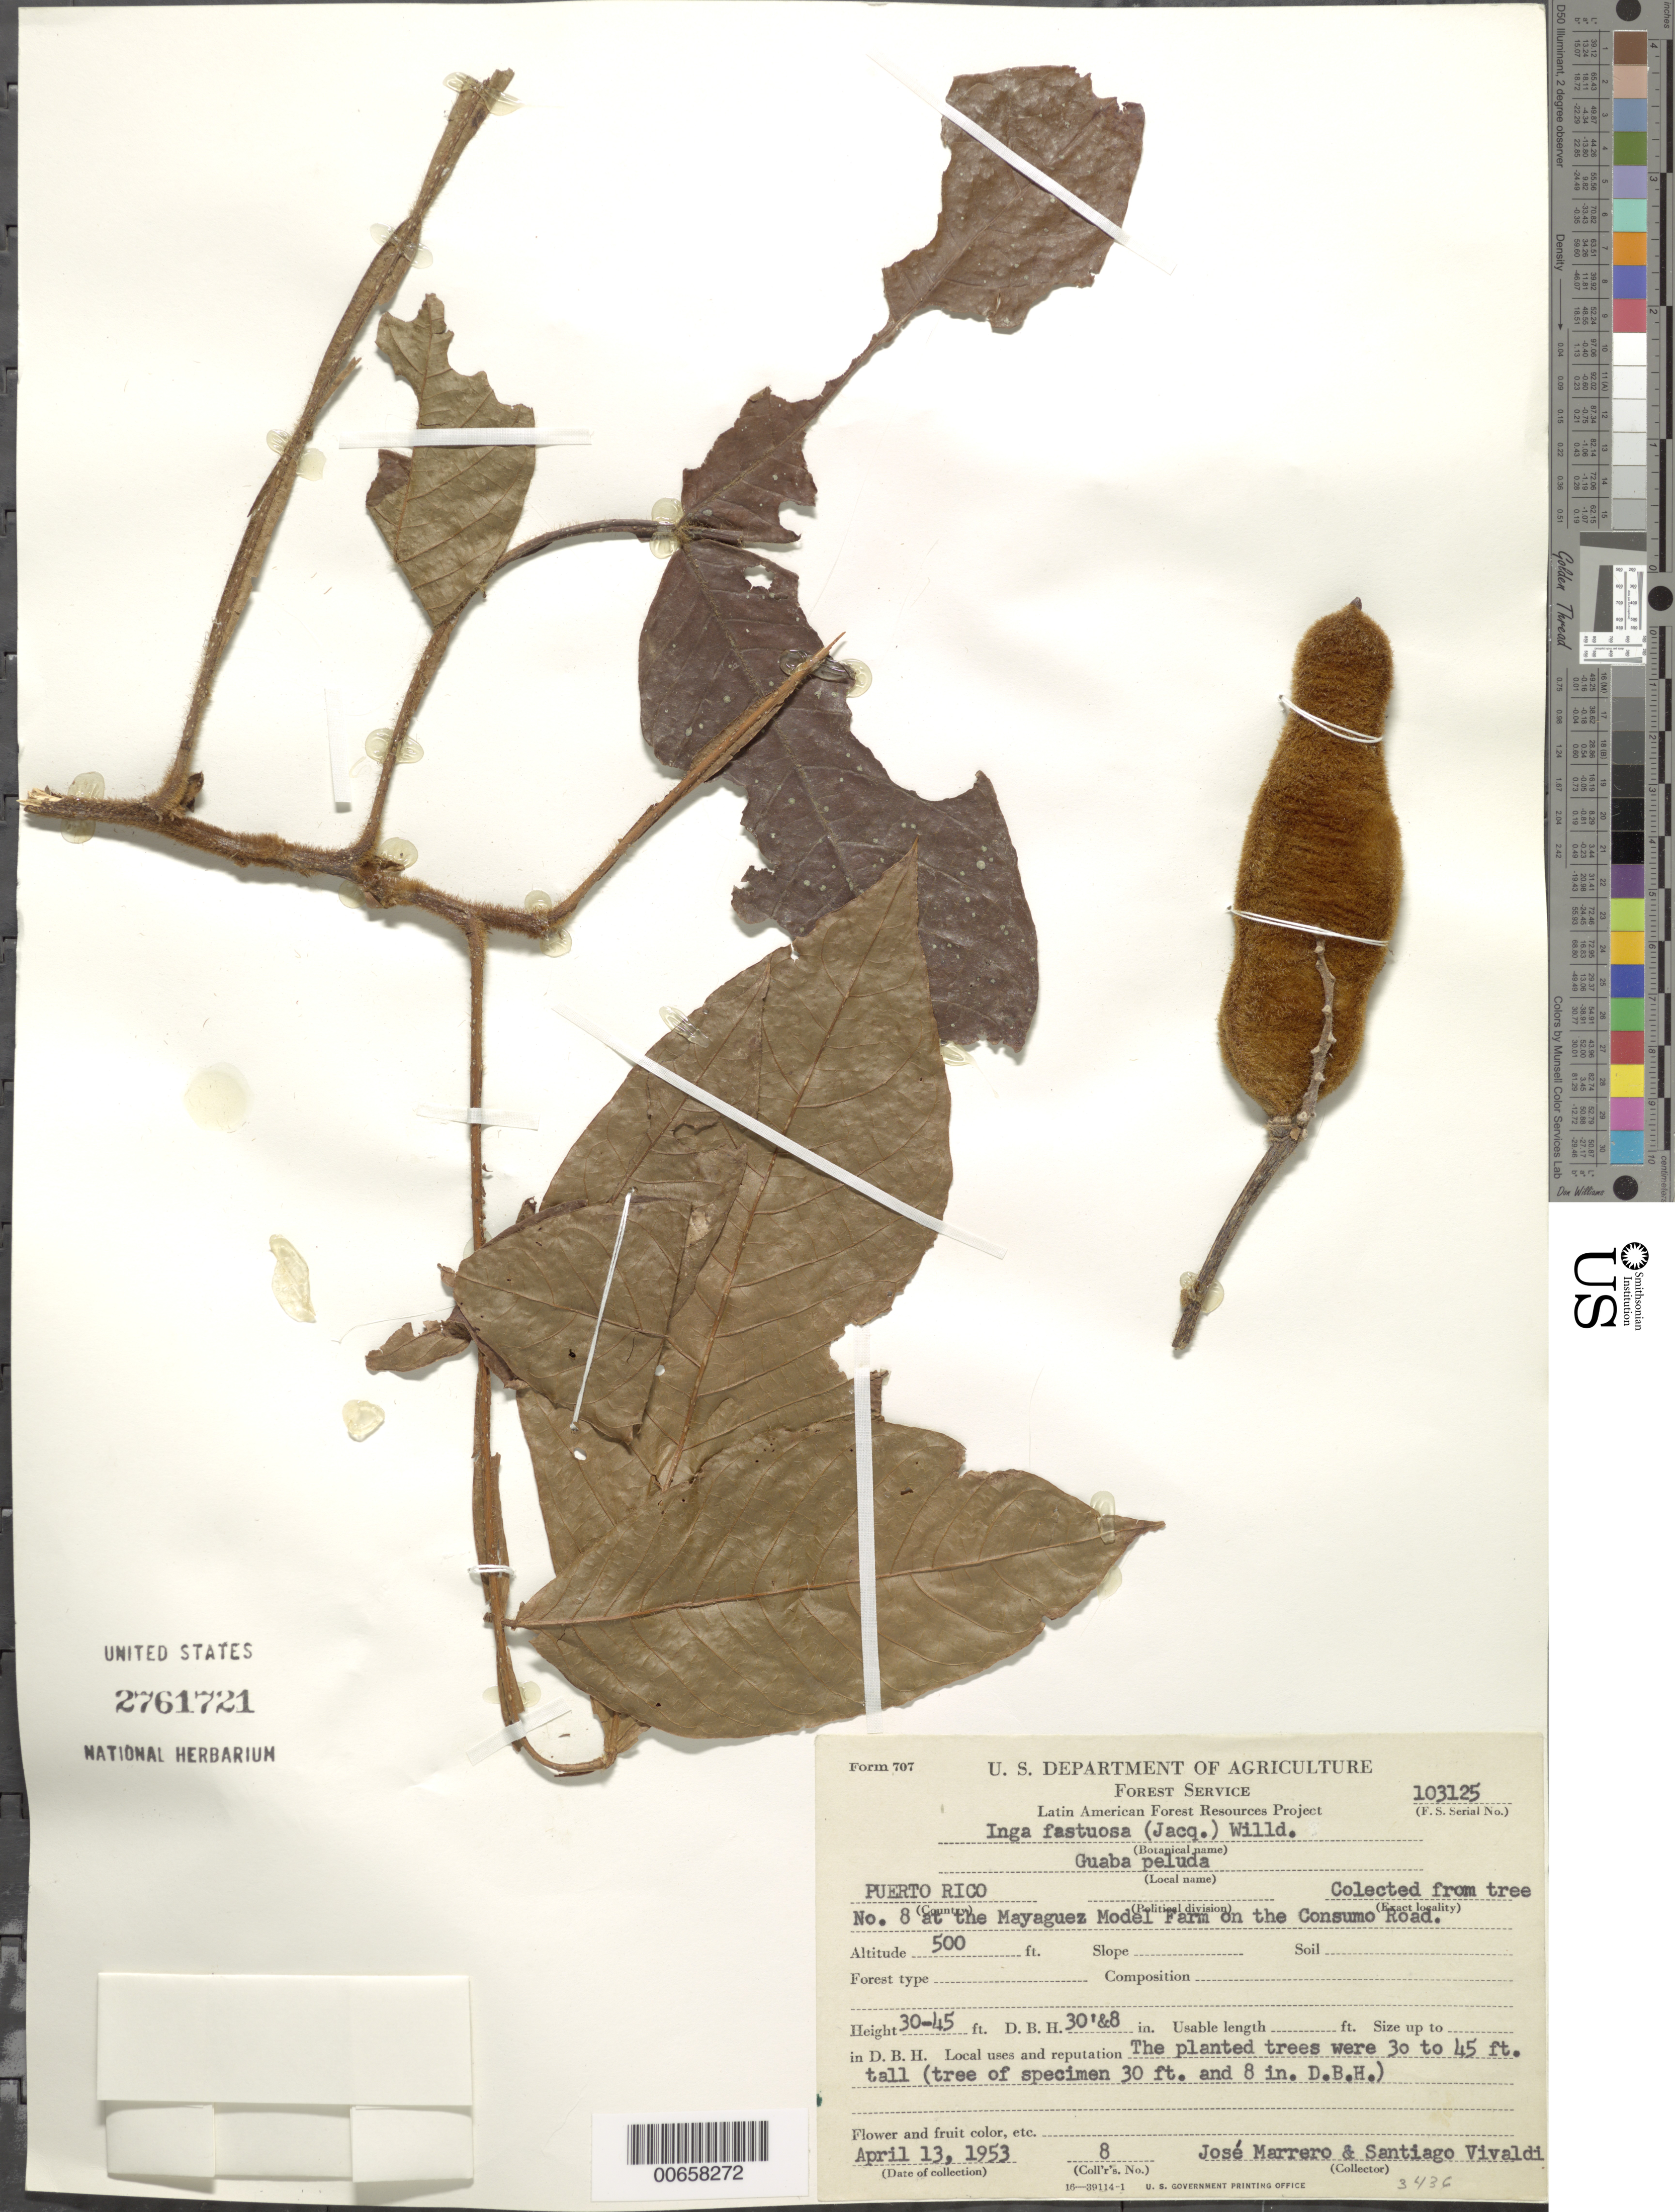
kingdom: Plantae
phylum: Tracheophyta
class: Magnoliopsida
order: Fabales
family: Fabaceae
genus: Inga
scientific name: Inga fastuosa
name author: (Jacq.) Willd.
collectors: J. Marrero & S. Vivaldi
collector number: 8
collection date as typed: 13 Apr 1953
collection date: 1953-04-13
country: Puerto Rico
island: Greater Antilles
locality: Consumo Rd, No. 8 at the Mayaguez Model Farm on the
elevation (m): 152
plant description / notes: Common name: Guaba peluda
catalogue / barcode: US 2761721